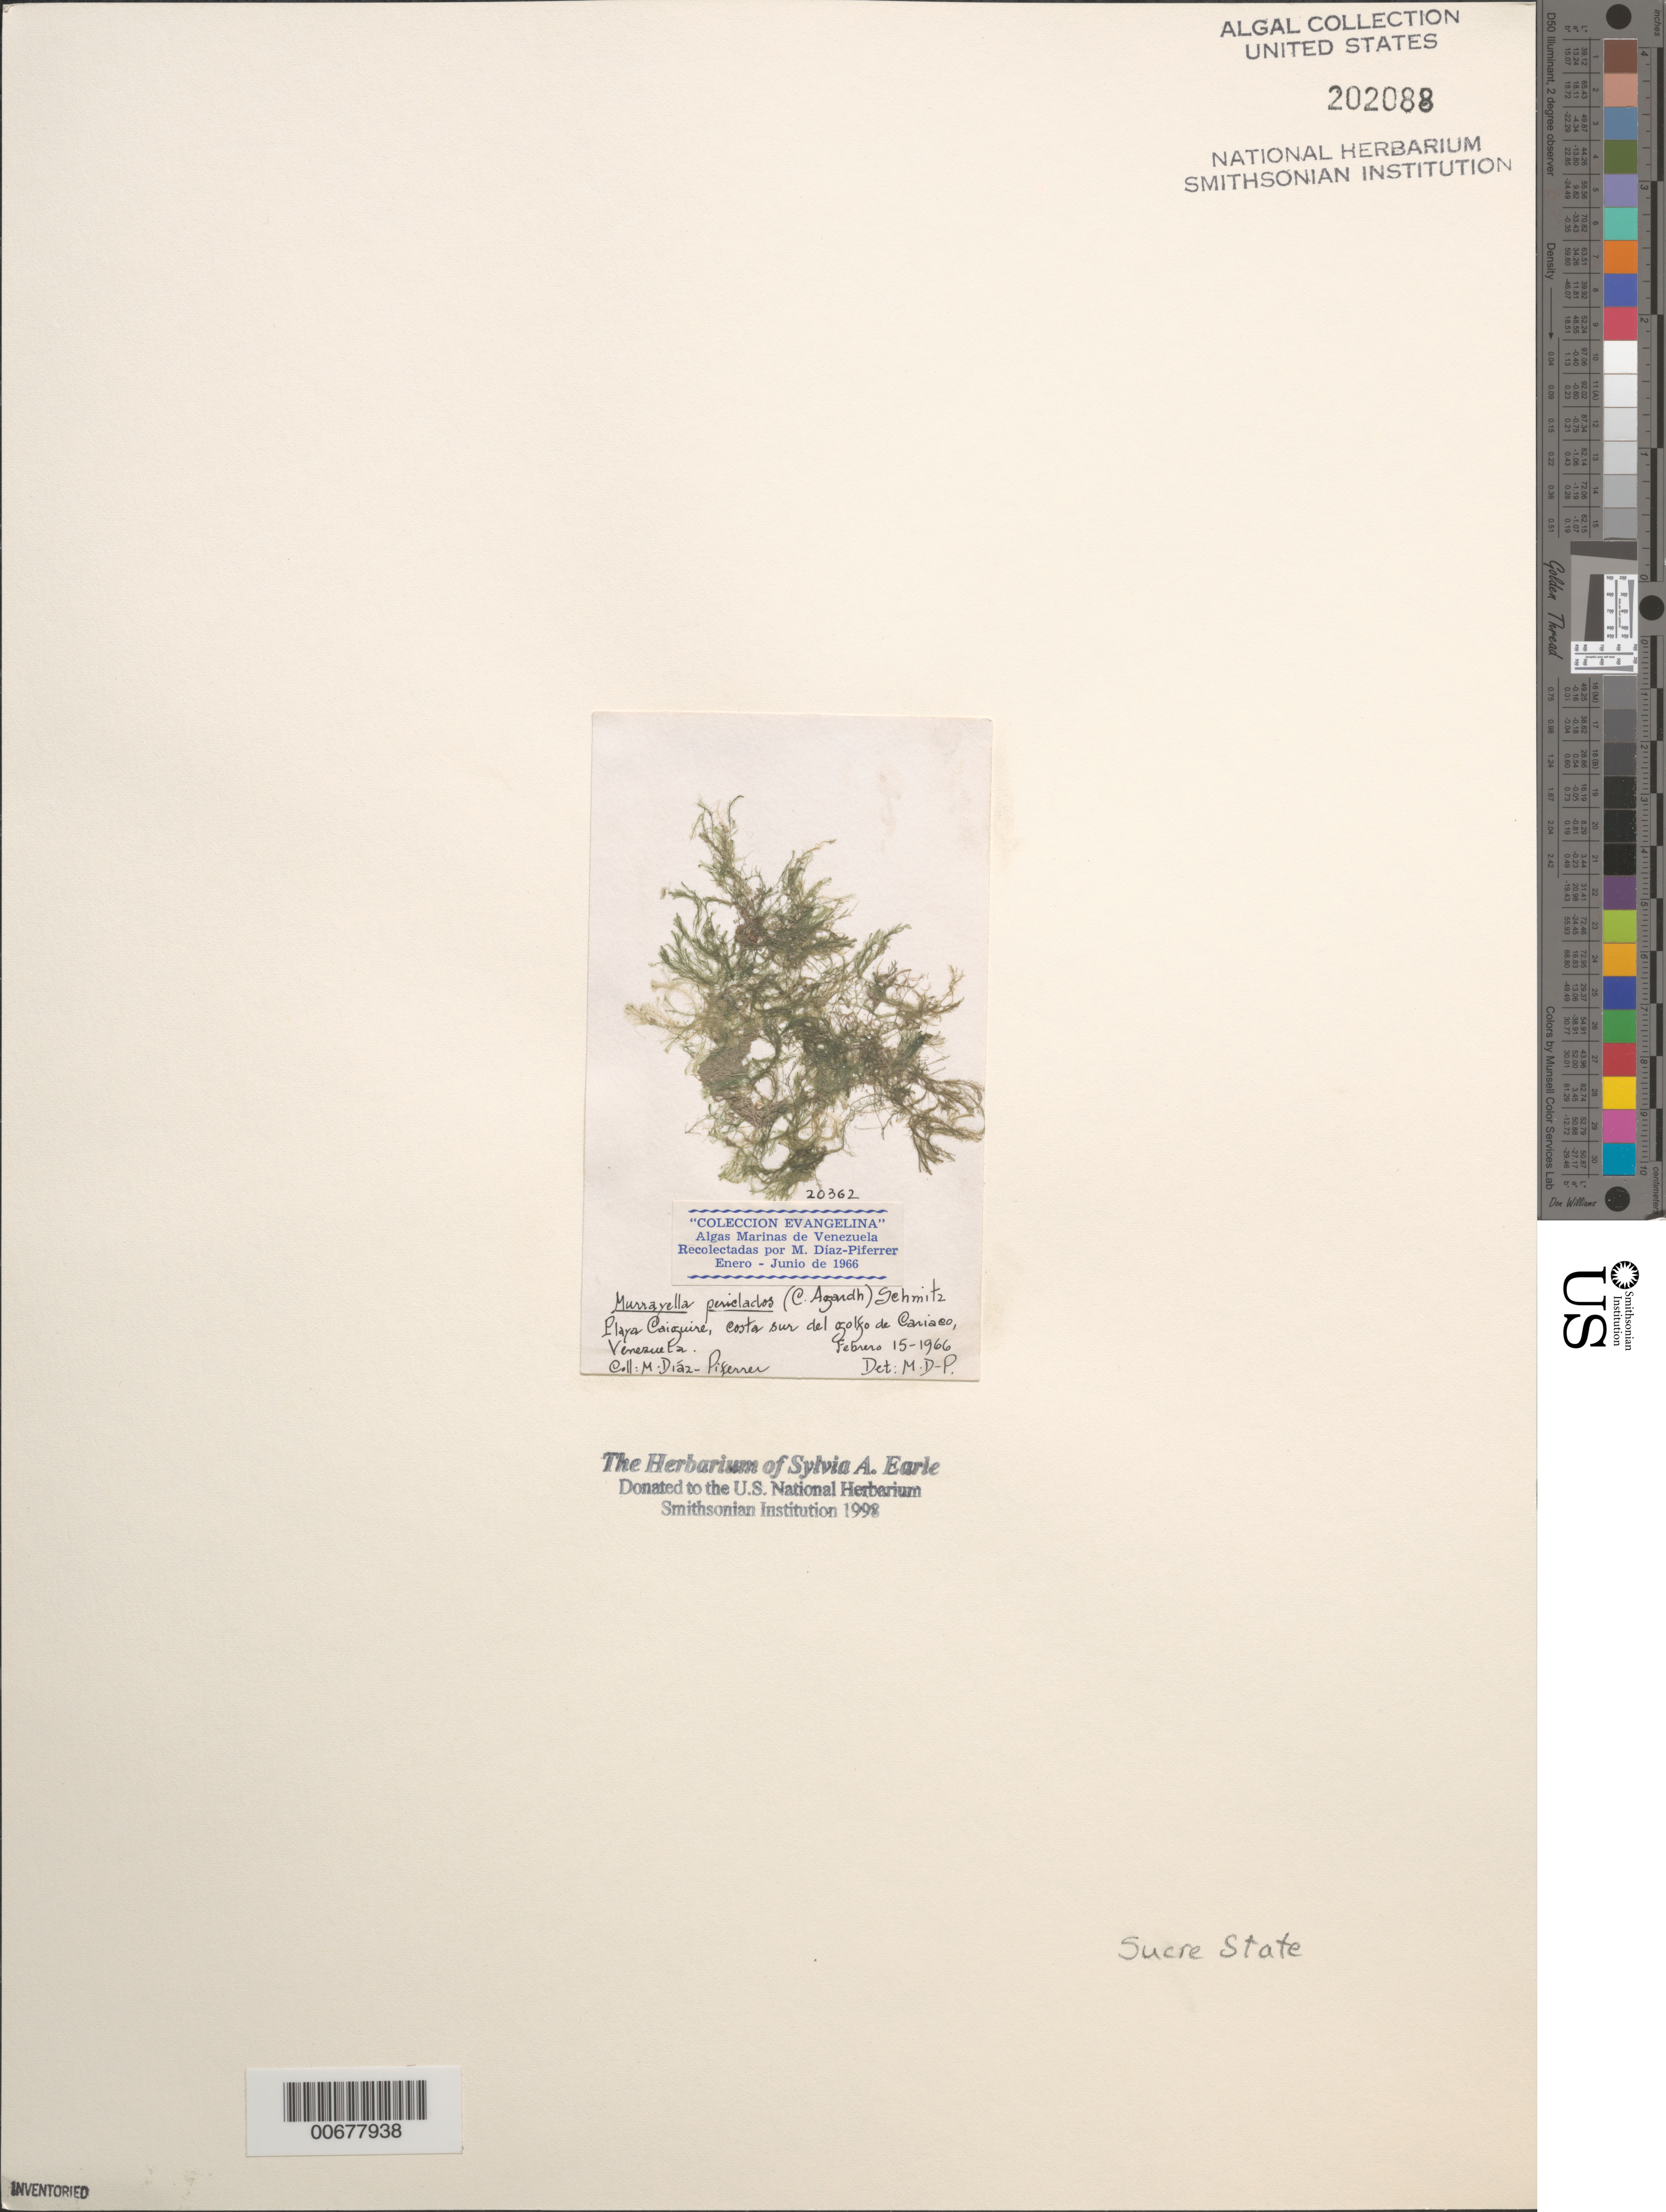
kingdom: Plantae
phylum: Rhodophyta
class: Florideophyceae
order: Ceramiales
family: Rhodomelaceae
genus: Murrayella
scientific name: Murrayella periclados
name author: (C. Agardh) F. Schmitz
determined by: Diaz-Piferrer, M.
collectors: M. Diaz-Piferrer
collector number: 20362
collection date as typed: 15 Feb 1966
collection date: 1966-02-15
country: Venezuela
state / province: Sucre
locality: Playa Caiguire, Golfo de Cariaco, Cumana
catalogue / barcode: US 202088